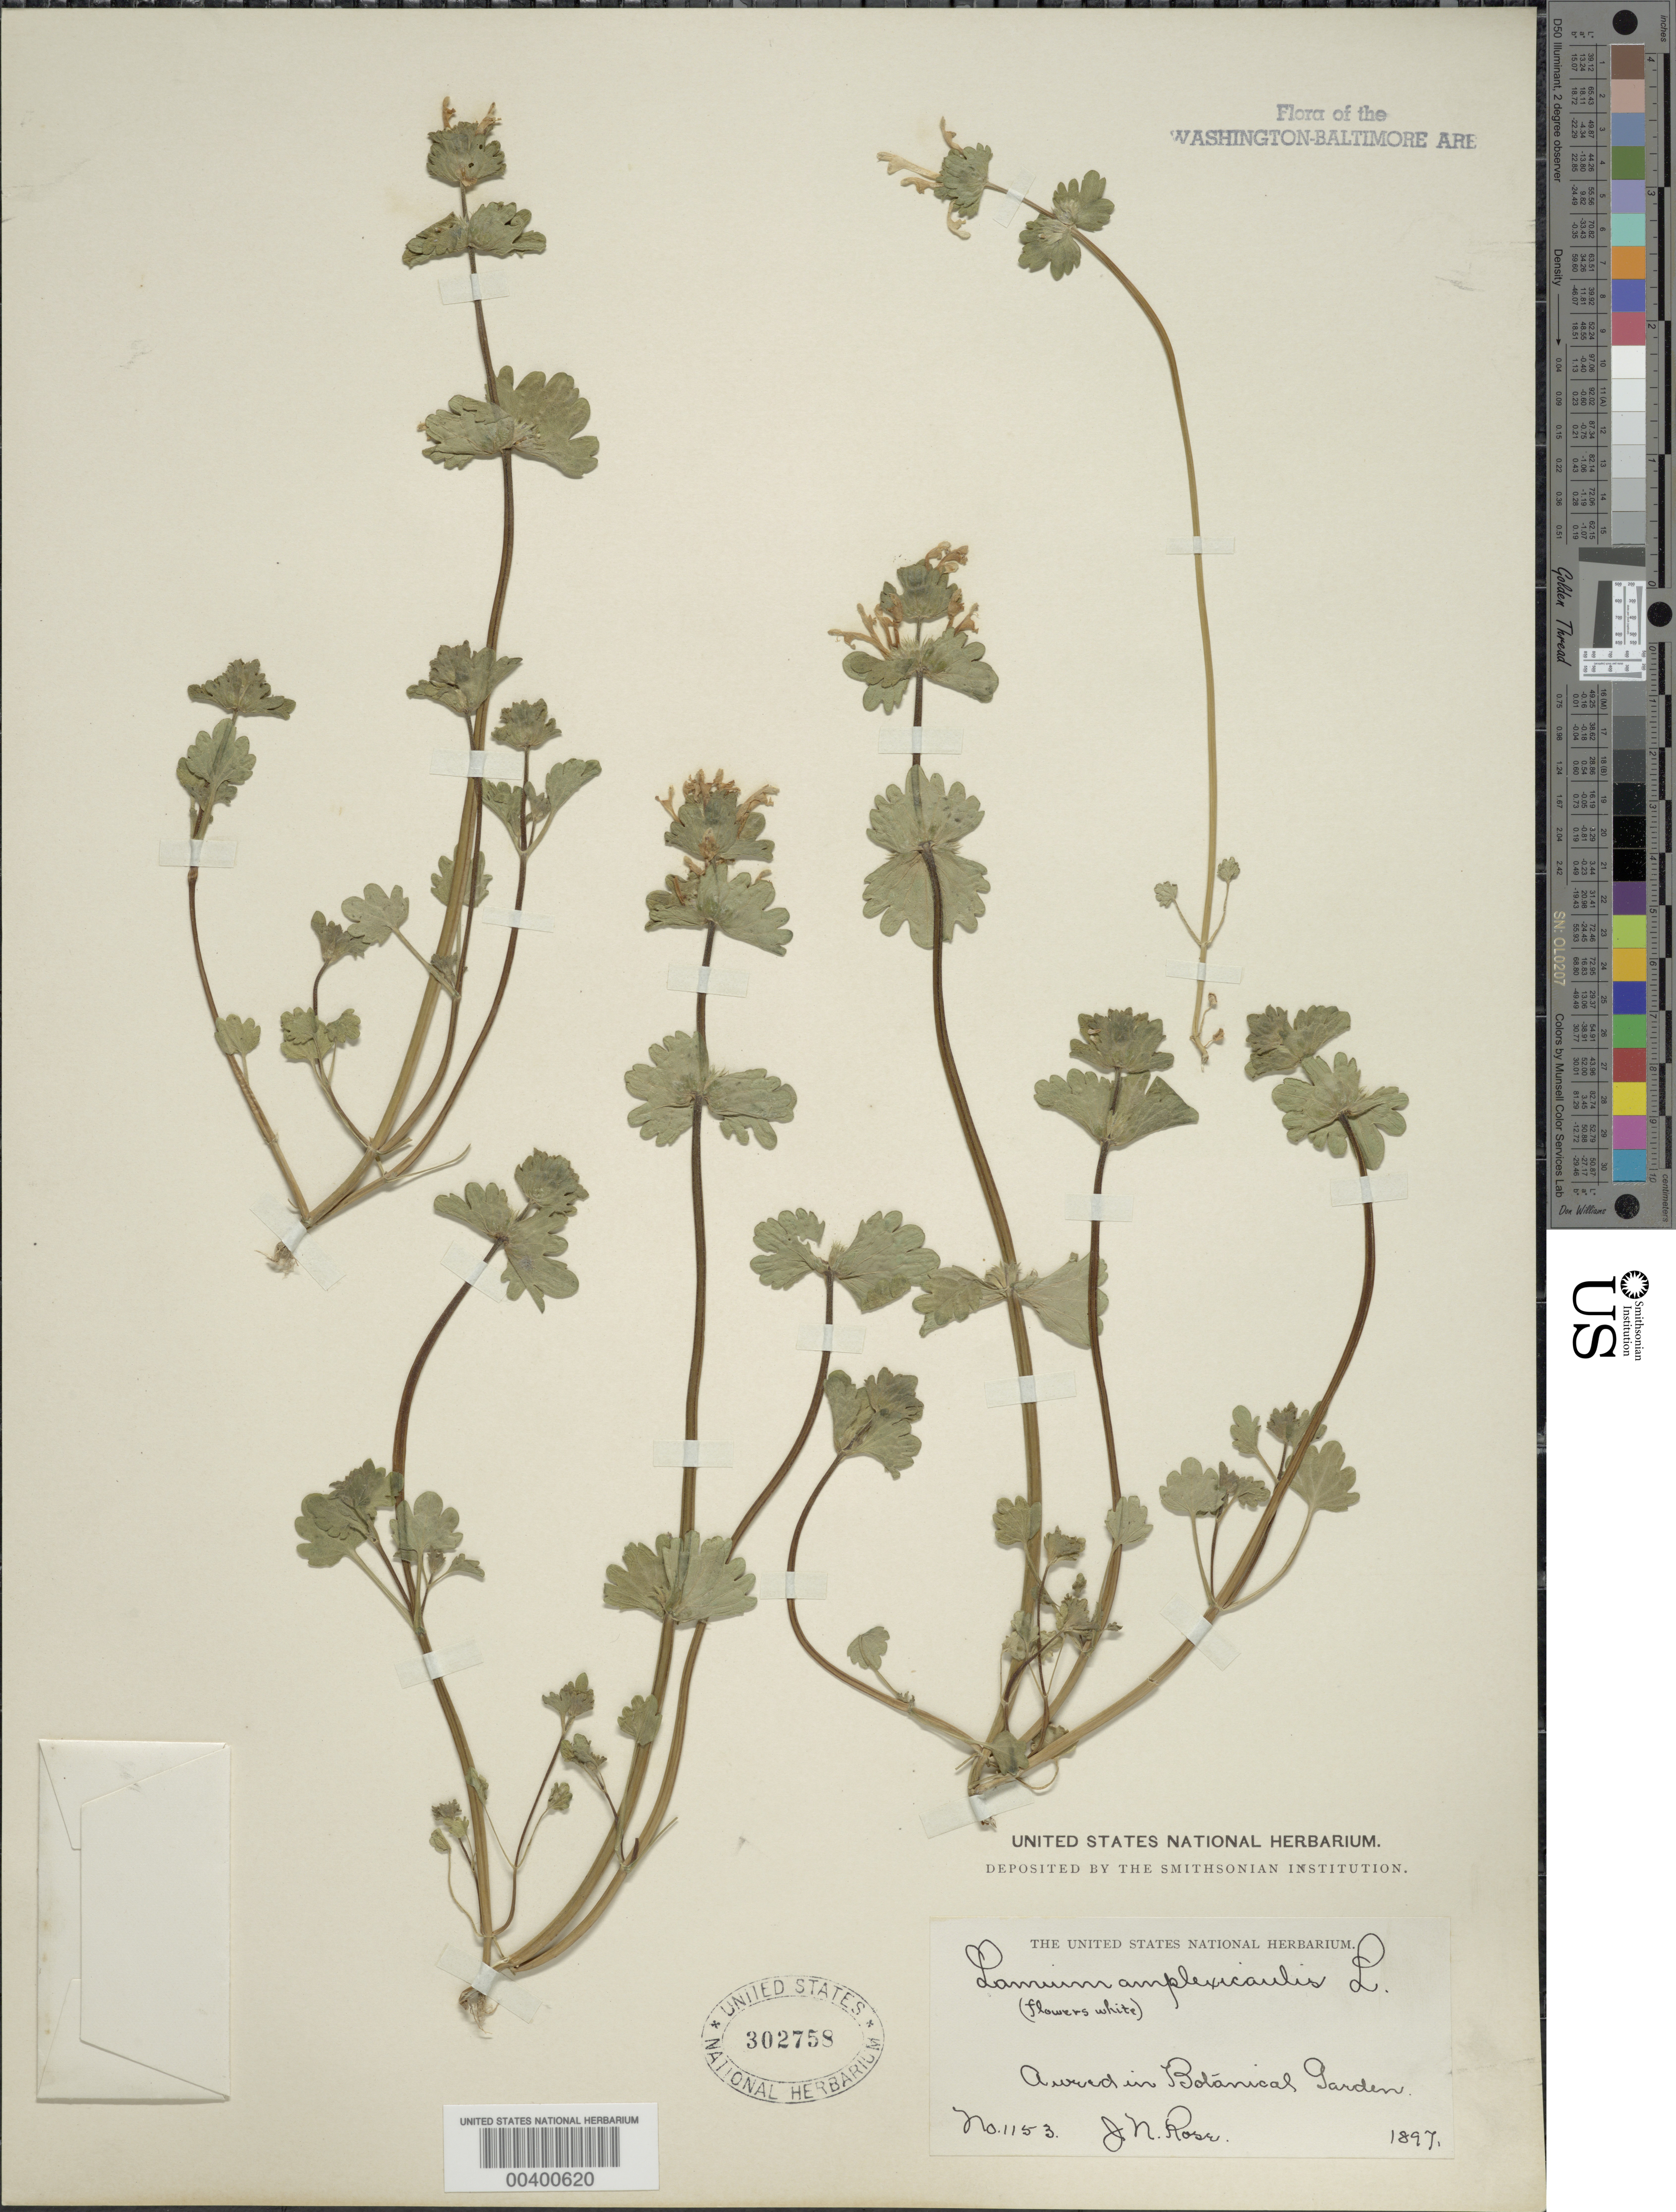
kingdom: Plantae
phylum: Tracheophyta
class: Magnoliopsida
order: Lamiales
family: Lamiaceae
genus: Lamium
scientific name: Lamium amplexicaule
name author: L.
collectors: J. N. Rose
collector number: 1153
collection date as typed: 1897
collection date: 1897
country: United States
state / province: District of Columbia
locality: Botanical Garden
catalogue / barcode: US 302758